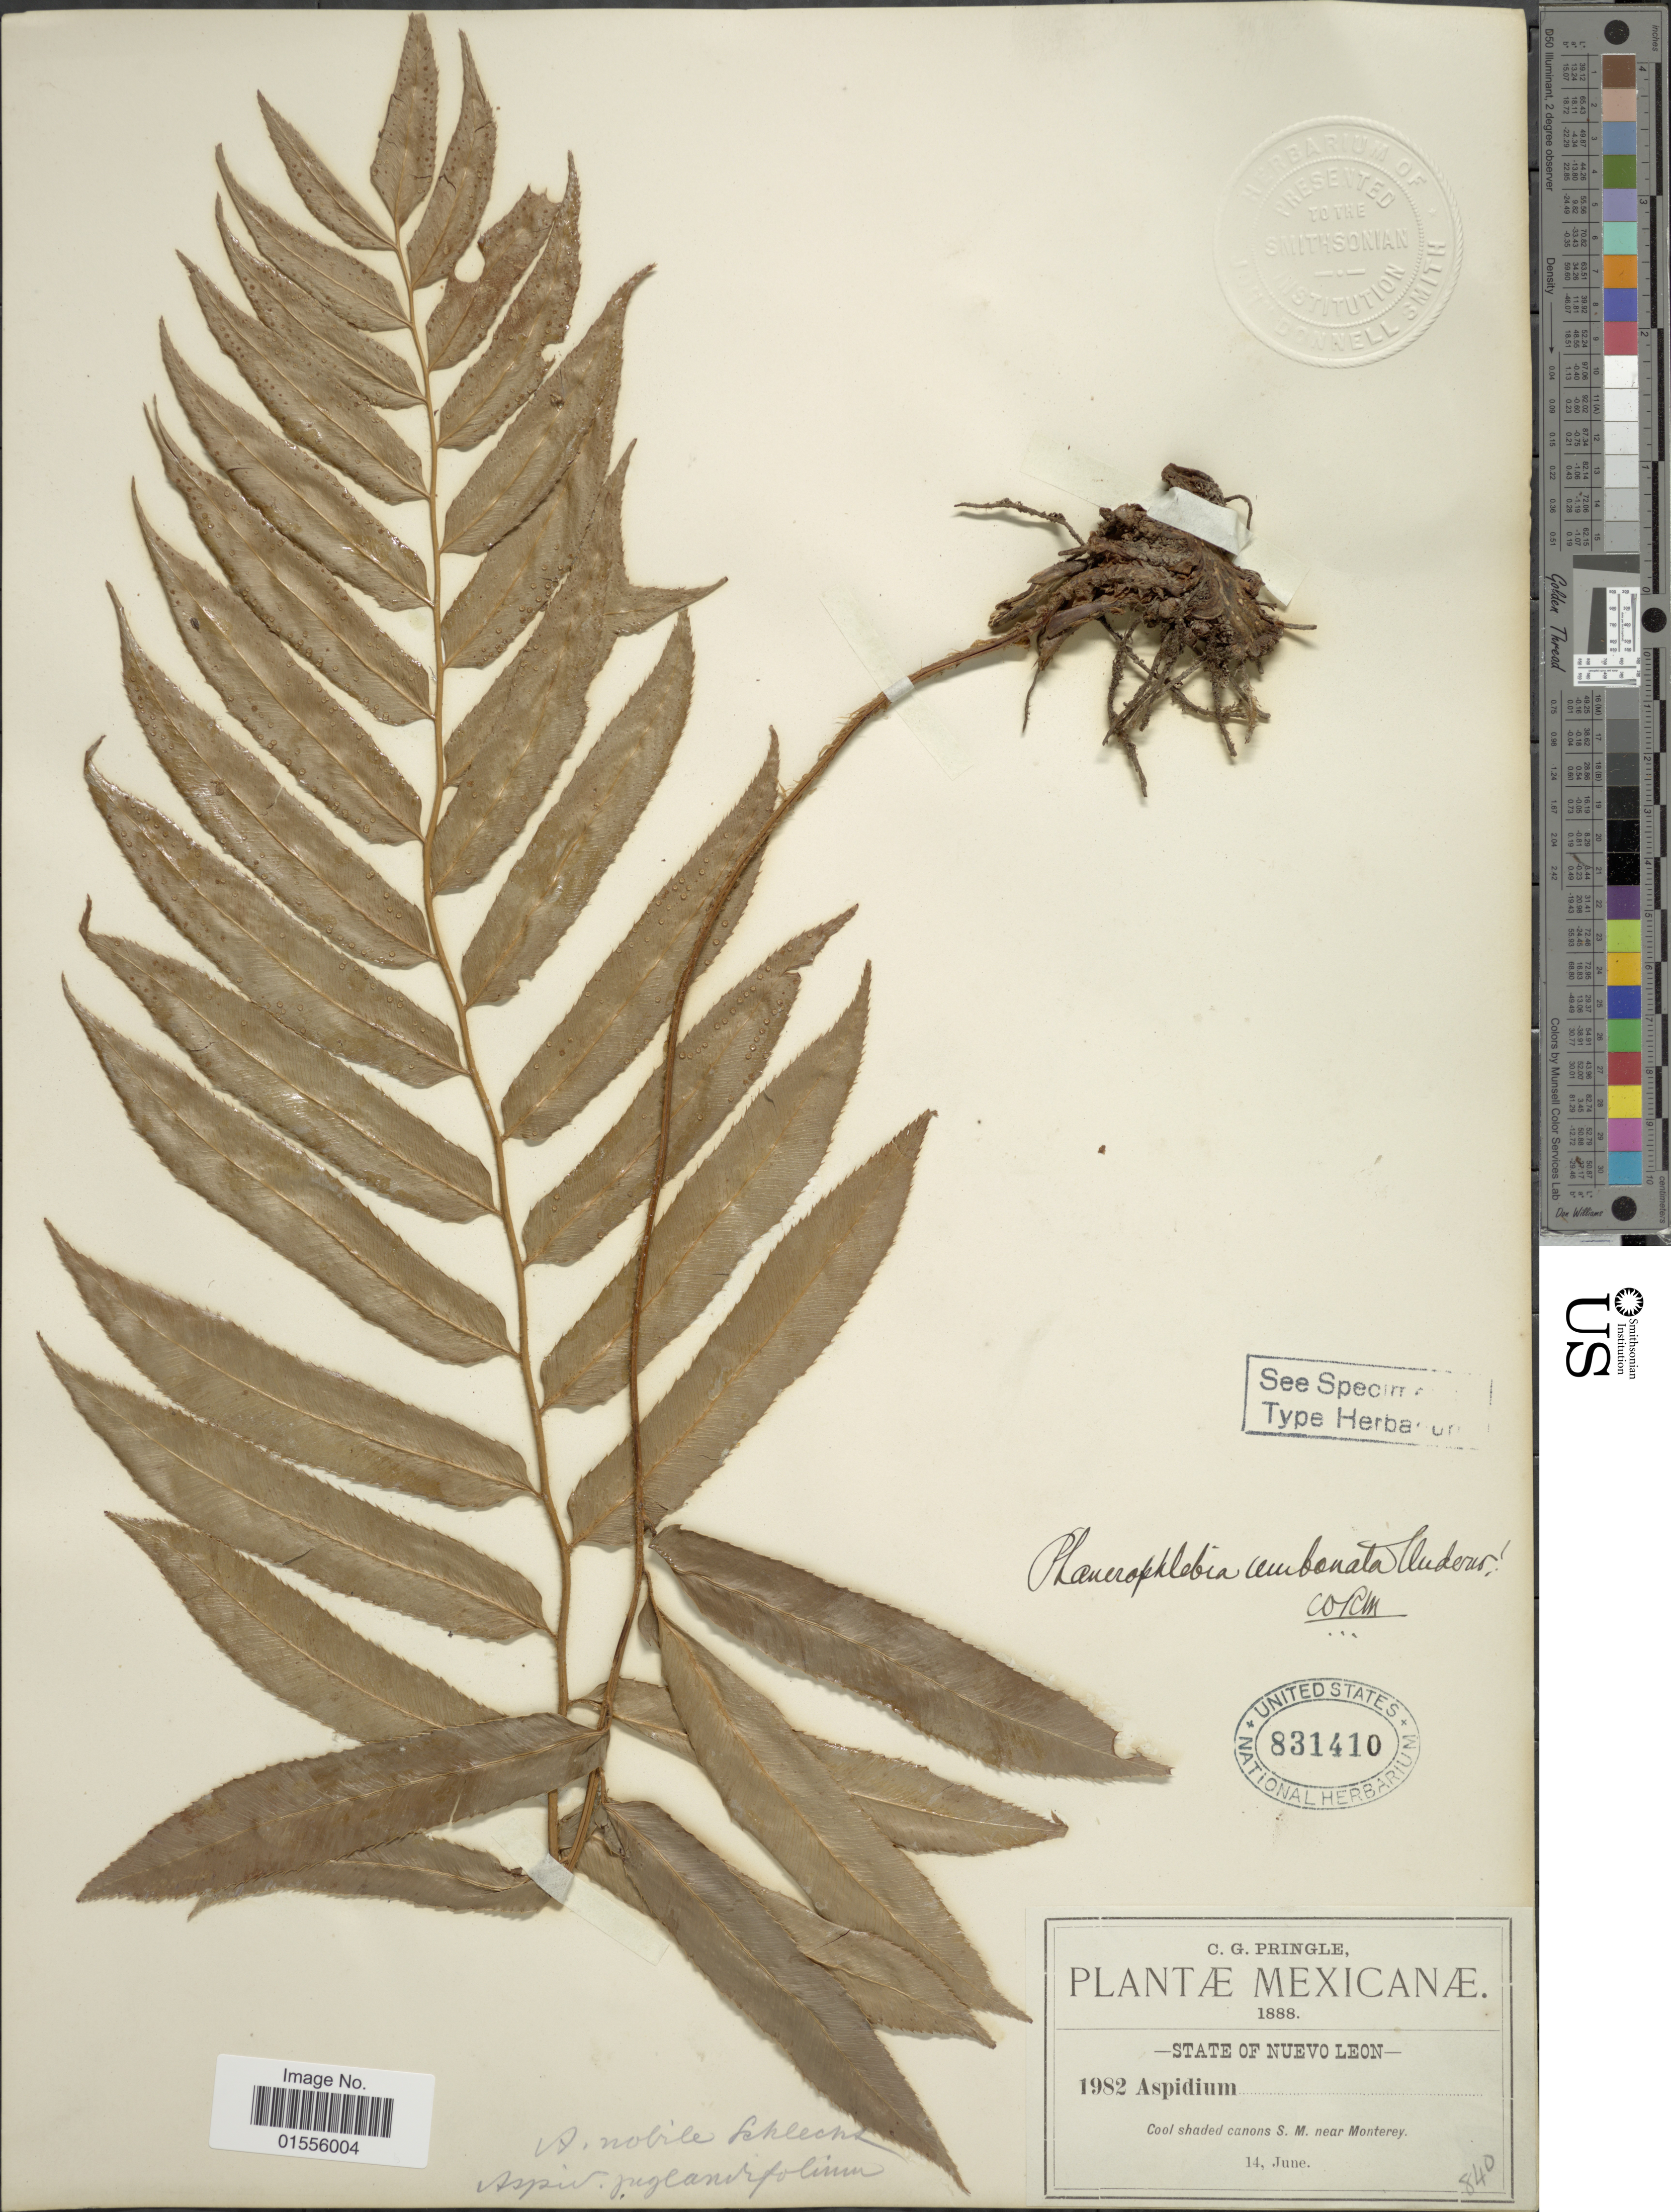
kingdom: Plantae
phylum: Tracheophyta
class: Polypodiopsida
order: Polypodiales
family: Dryopteridaceae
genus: Phanerophlebia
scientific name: Phanerophlebia umbonata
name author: Underw.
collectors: C. G. Pringle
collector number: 1982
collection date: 1888-06-14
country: Mexico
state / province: Nuevo León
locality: Cool shaded canons S.M. near Monterey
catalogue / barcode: US 831410